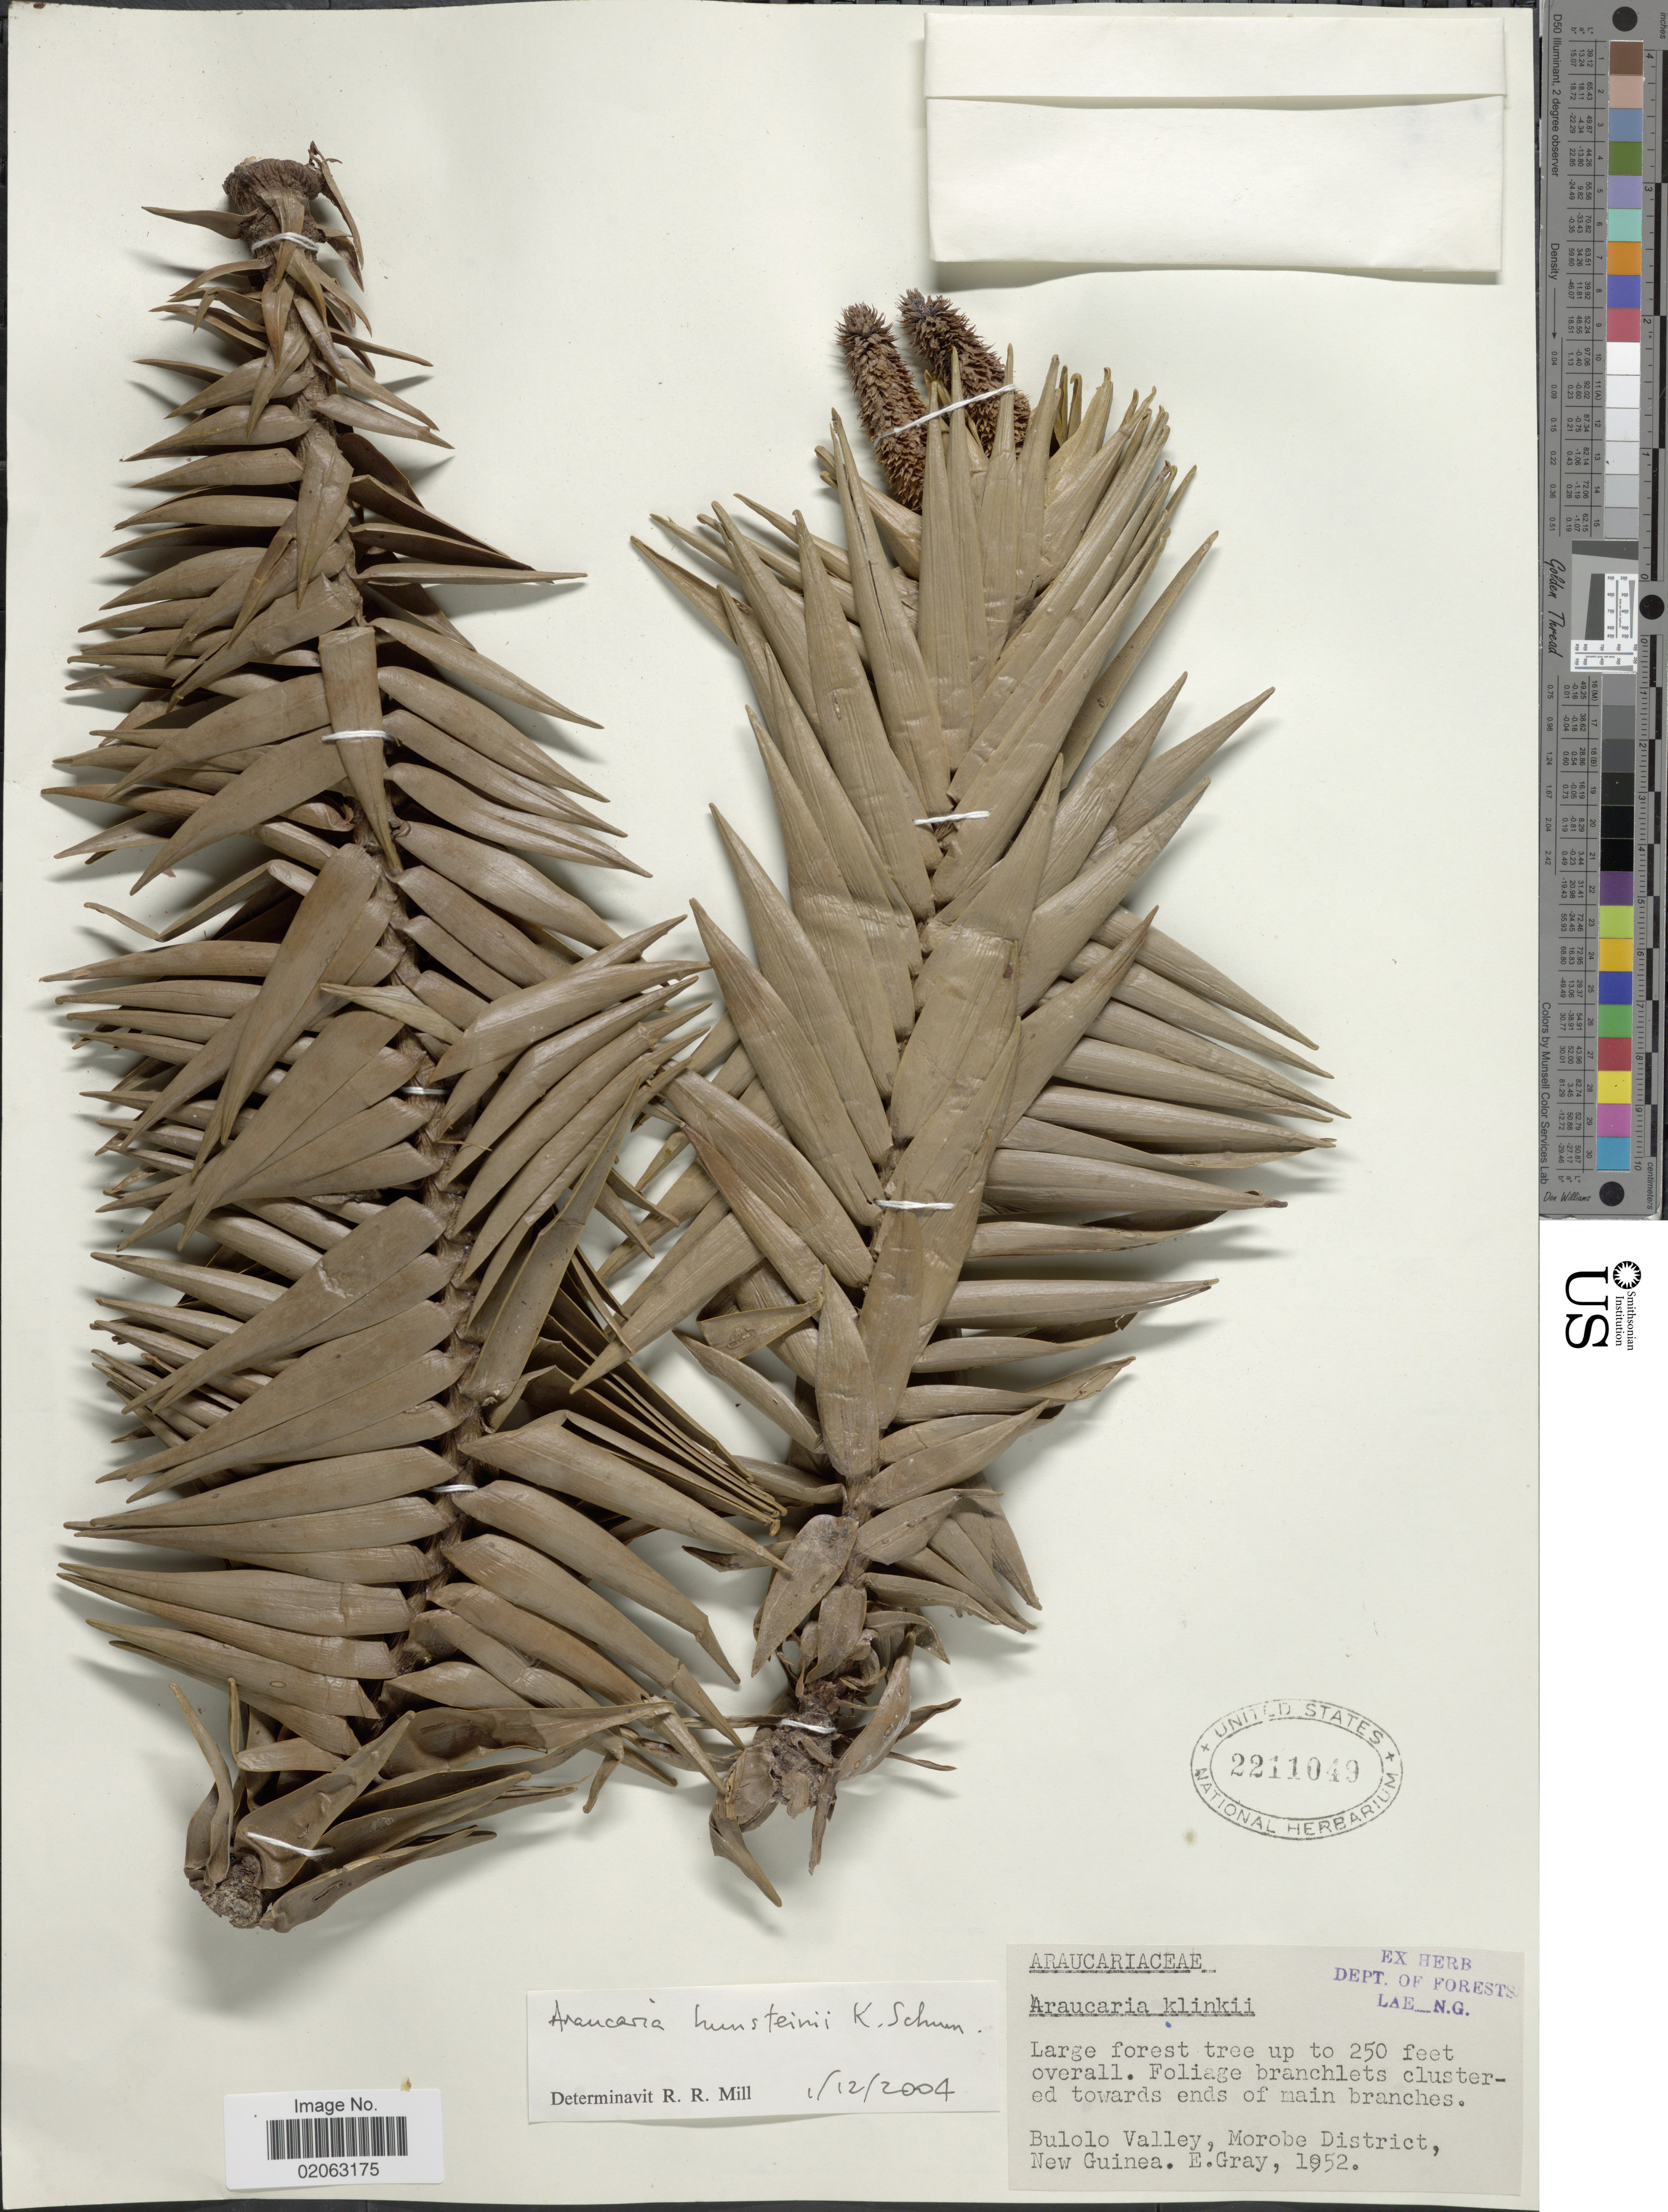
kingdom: Plantae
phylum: Tracheophyta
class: Pinopsida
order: Pinales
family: Araucariaceae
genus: Araucaria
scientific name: Araucaria hunsteinii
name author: K. Schum.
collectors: E. C. G. Gray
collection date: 1952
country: Papua New Guinea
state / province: Morobe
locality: Bulolo Valley, New Guinea.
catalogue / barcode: US 2211049